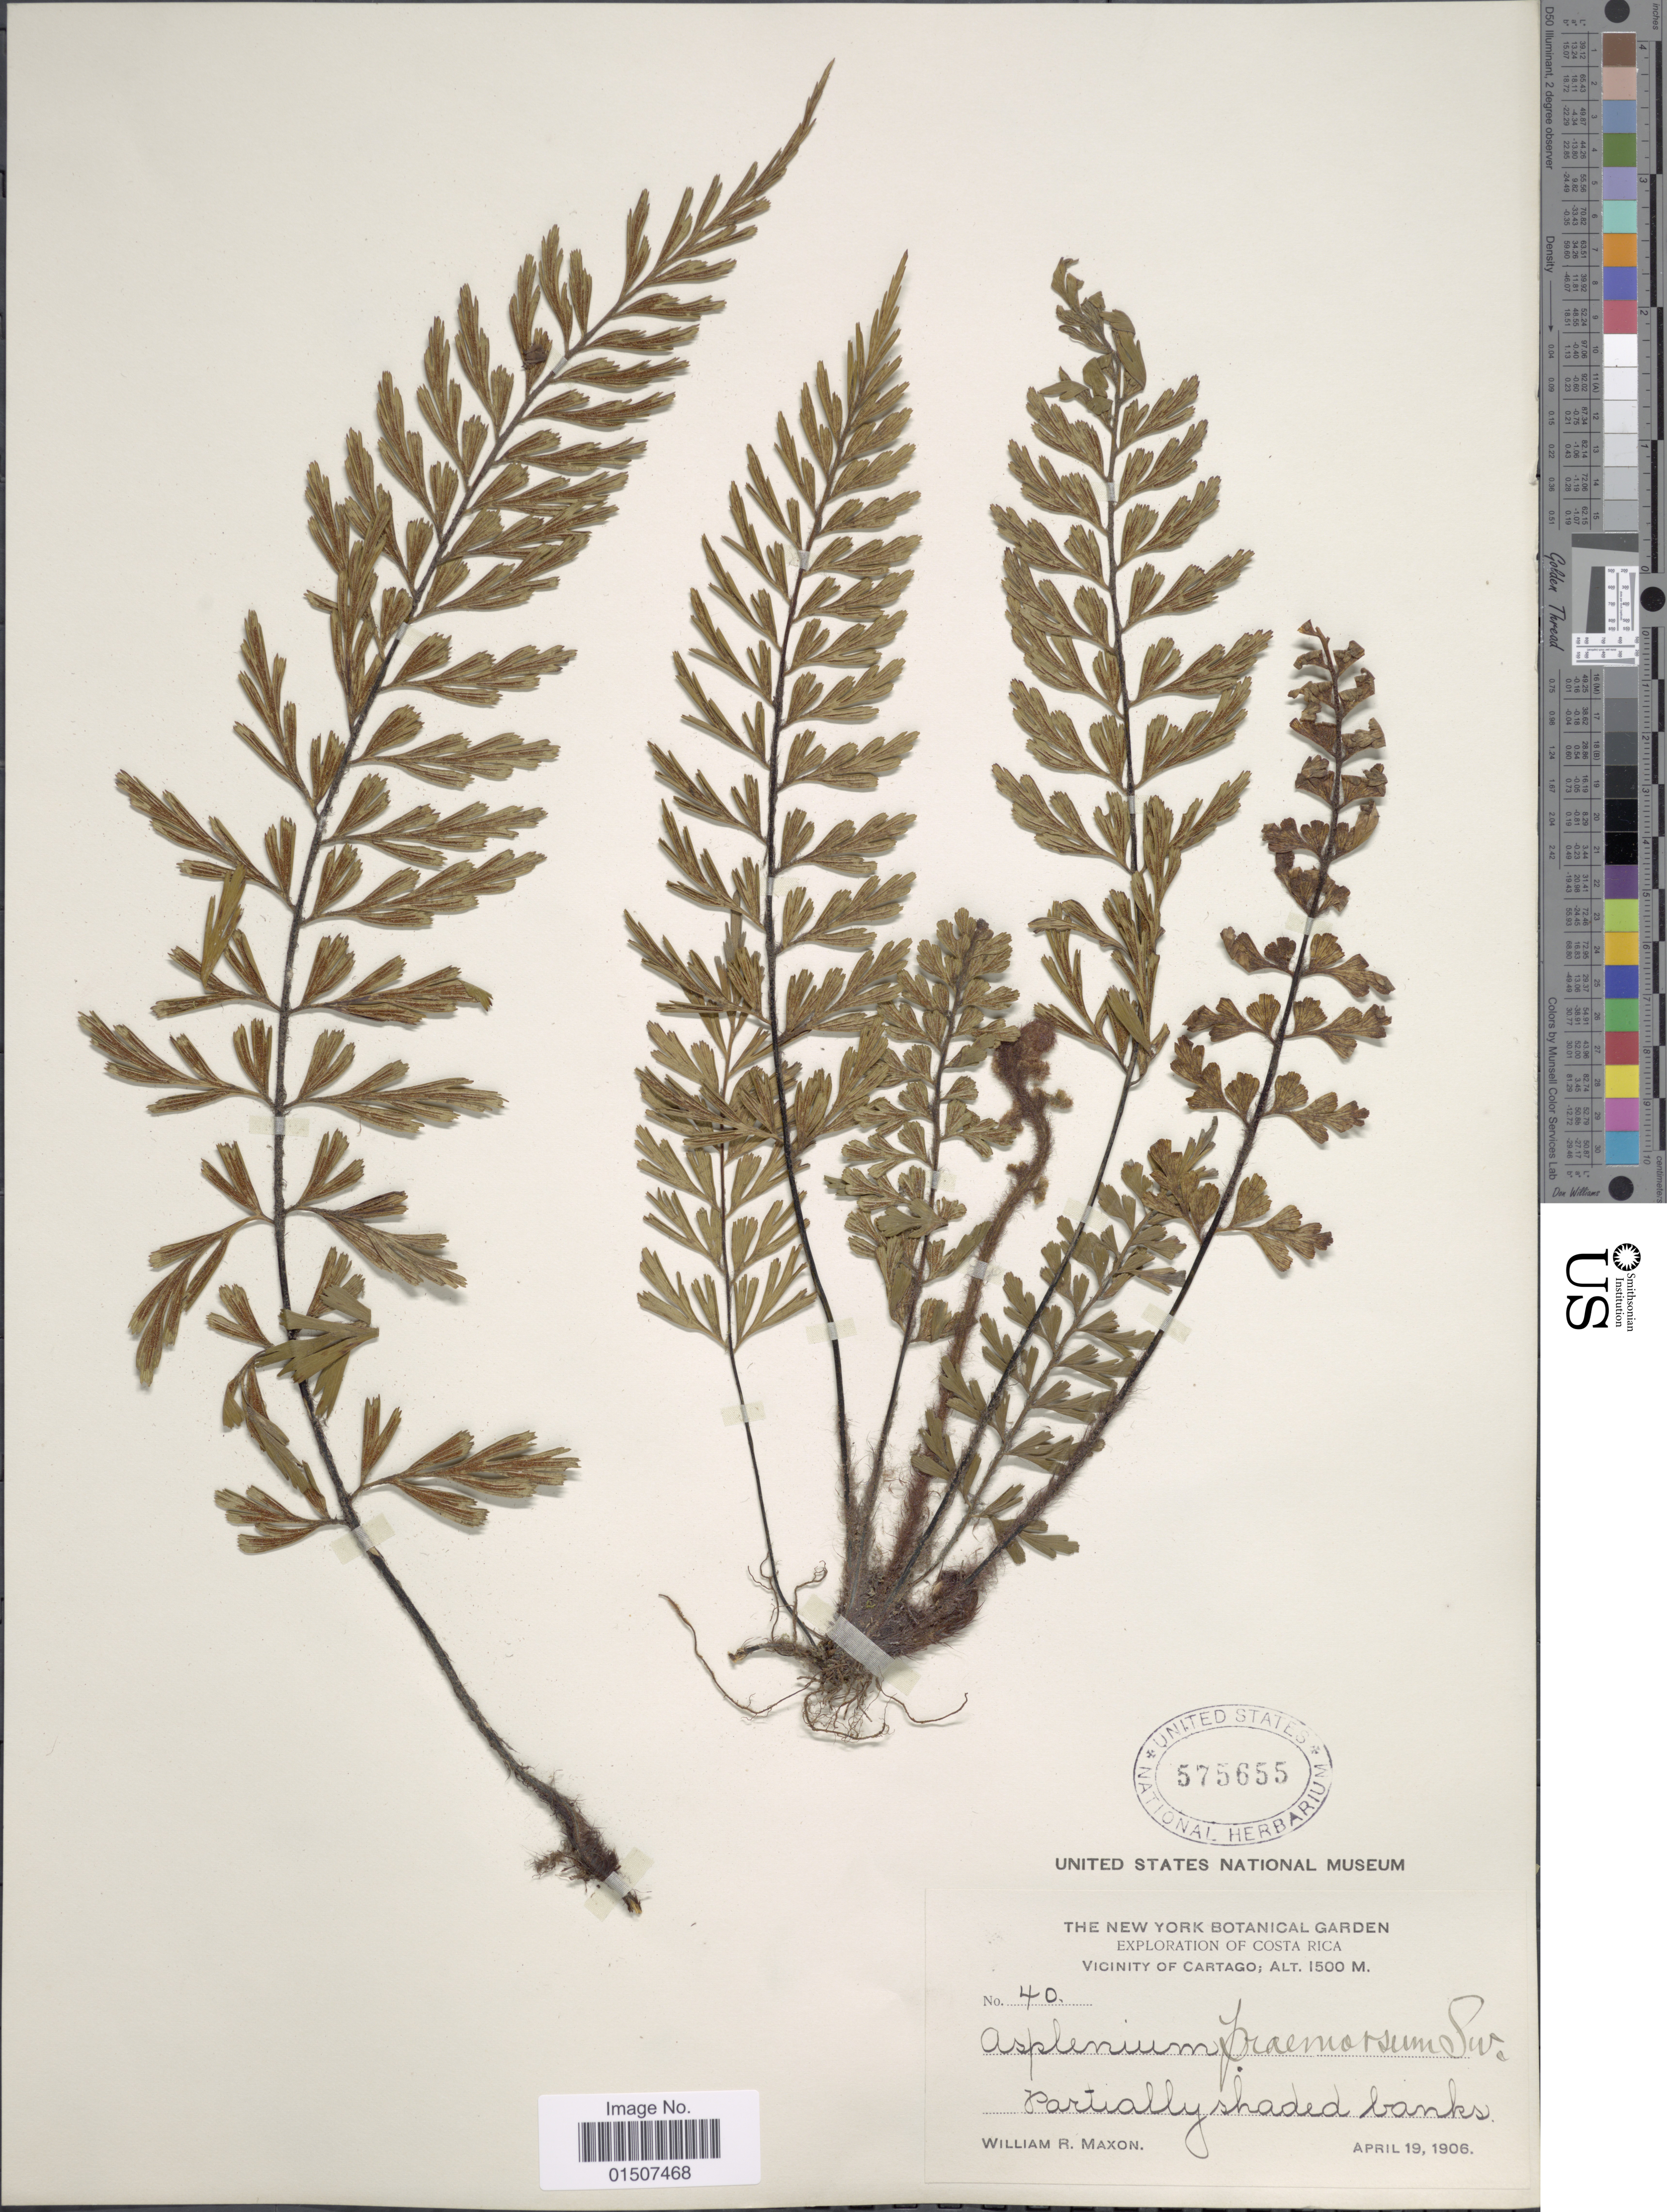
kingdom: Plantae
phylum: Tracheophyta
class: Polypodiopsida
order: Polypodiales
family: Aspleniaceae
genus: Asplenium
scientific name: Asplenium praemorsum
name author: Sw.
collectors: W. R. Maxon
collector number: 40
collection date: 1906-04-19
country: Costa Rica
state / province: Cartago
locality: Exploration of Costa Rica, Vicinity of Cartago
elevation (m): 1500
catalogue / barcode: US 575655